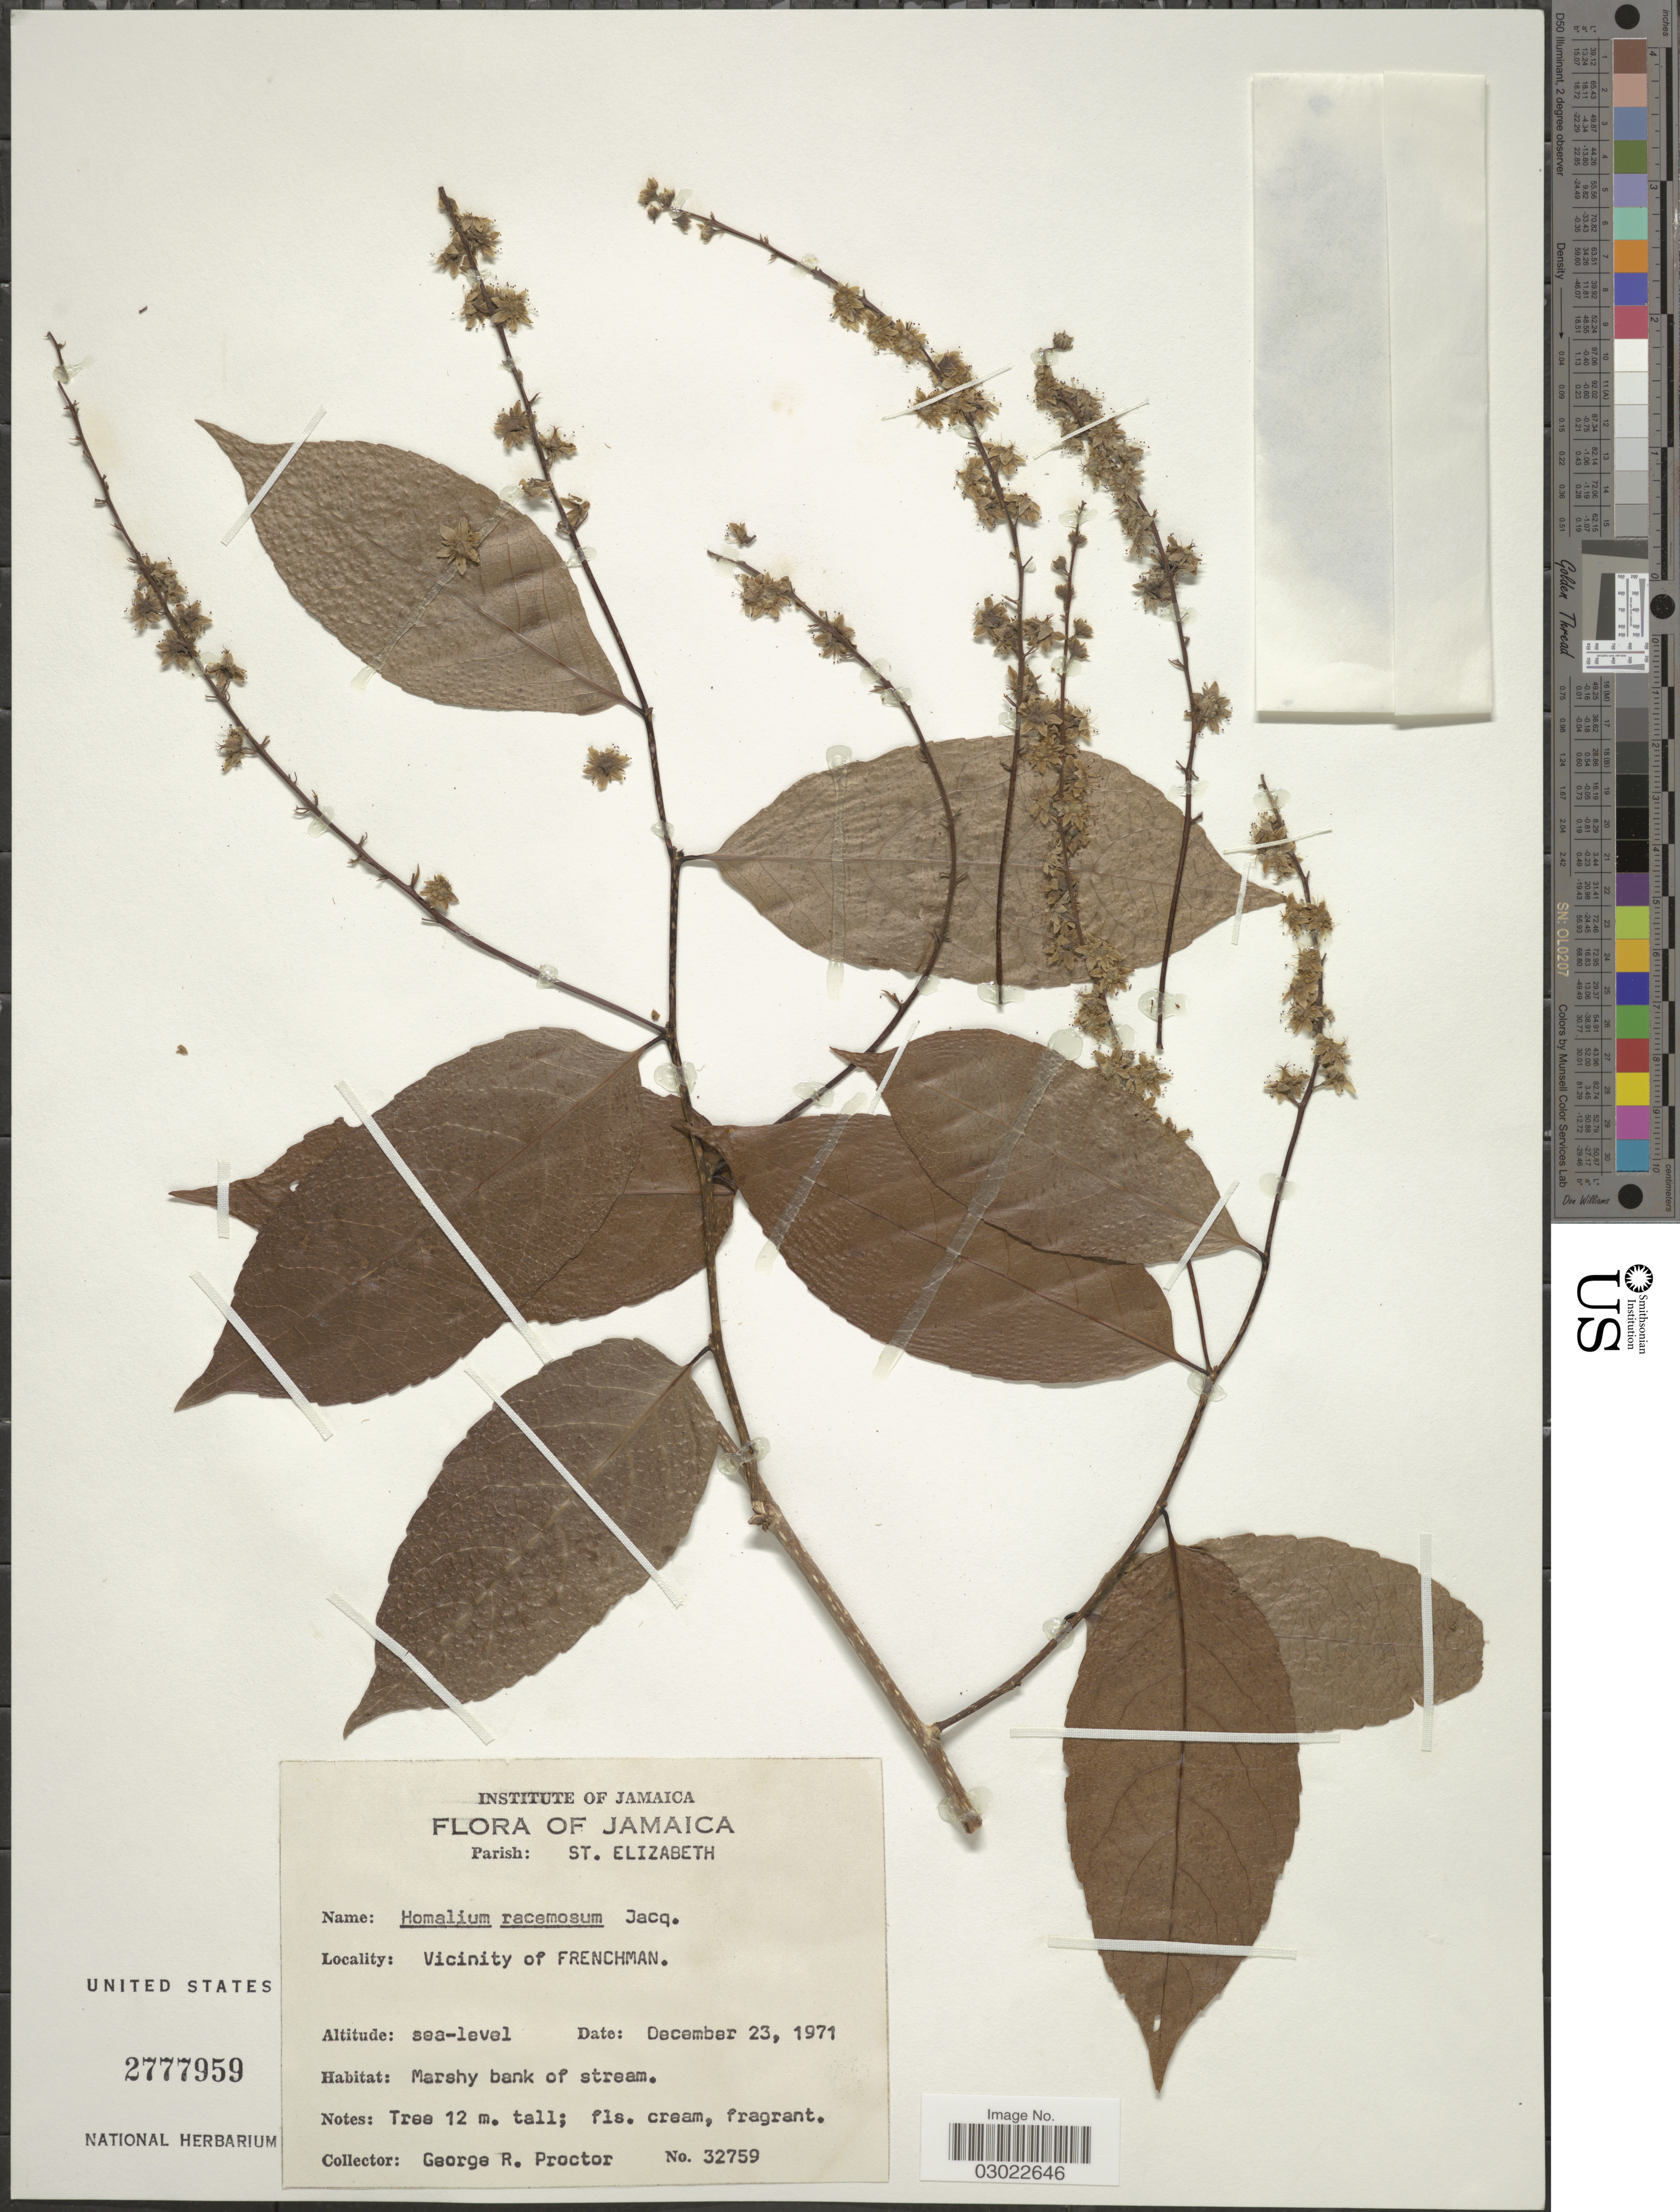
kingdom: Plantae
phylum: Tracheophyta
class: Magnoliopsida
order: Malpighiales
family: Salicaceae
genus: Homalium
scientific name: Homalium racemosum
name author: Jacq.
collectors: G. Proctor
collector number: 32759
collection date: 1971-12-23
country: Jamaica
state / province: Saint Elizabeth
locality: Parish: St. Elizabeth. Vicinity of Frenchman.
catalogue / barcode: US 2777959